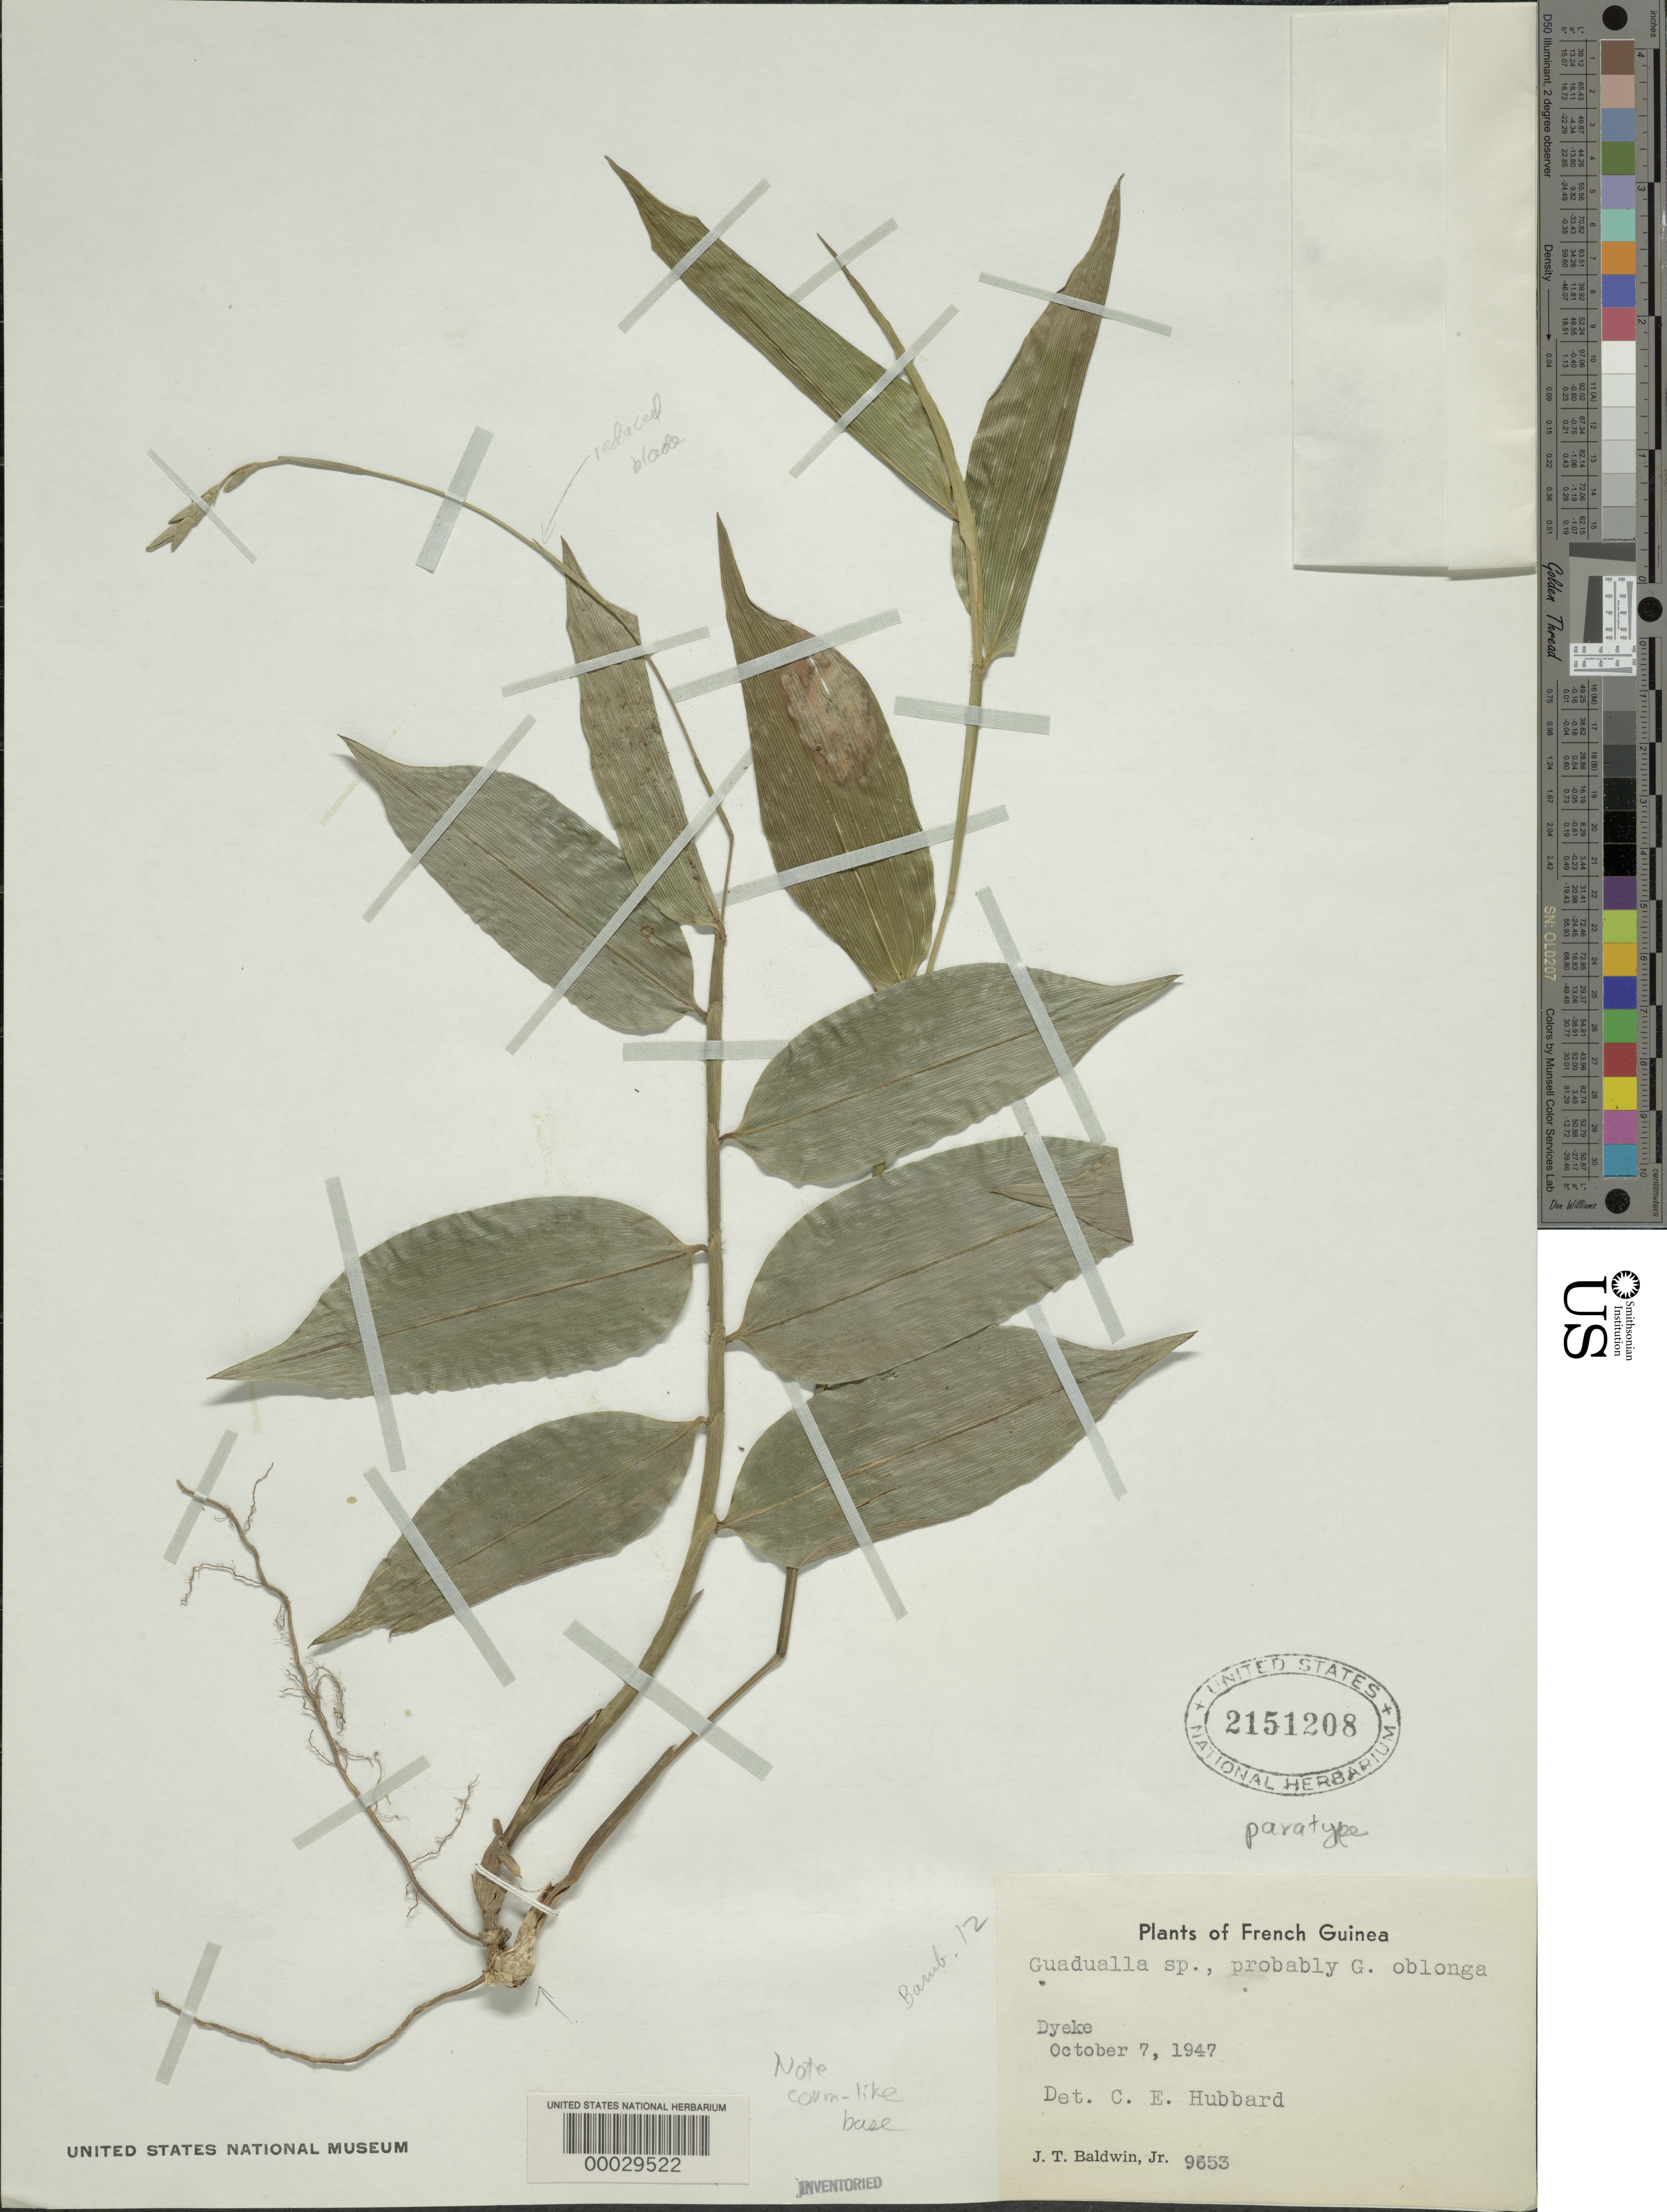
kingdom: Plantae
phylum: Tracheophyta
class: Liliopsida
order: Poales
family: Poaceae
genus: Guaduella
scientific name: Guaduella oblonga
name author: Hutch.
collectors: J. T. Baldwin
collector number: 9653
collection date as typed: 07 Oct 1947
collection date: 1947-10-07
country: Guinea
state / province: Nzérékoré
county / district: Yomou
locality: Dyeke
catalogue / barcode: US 2151208